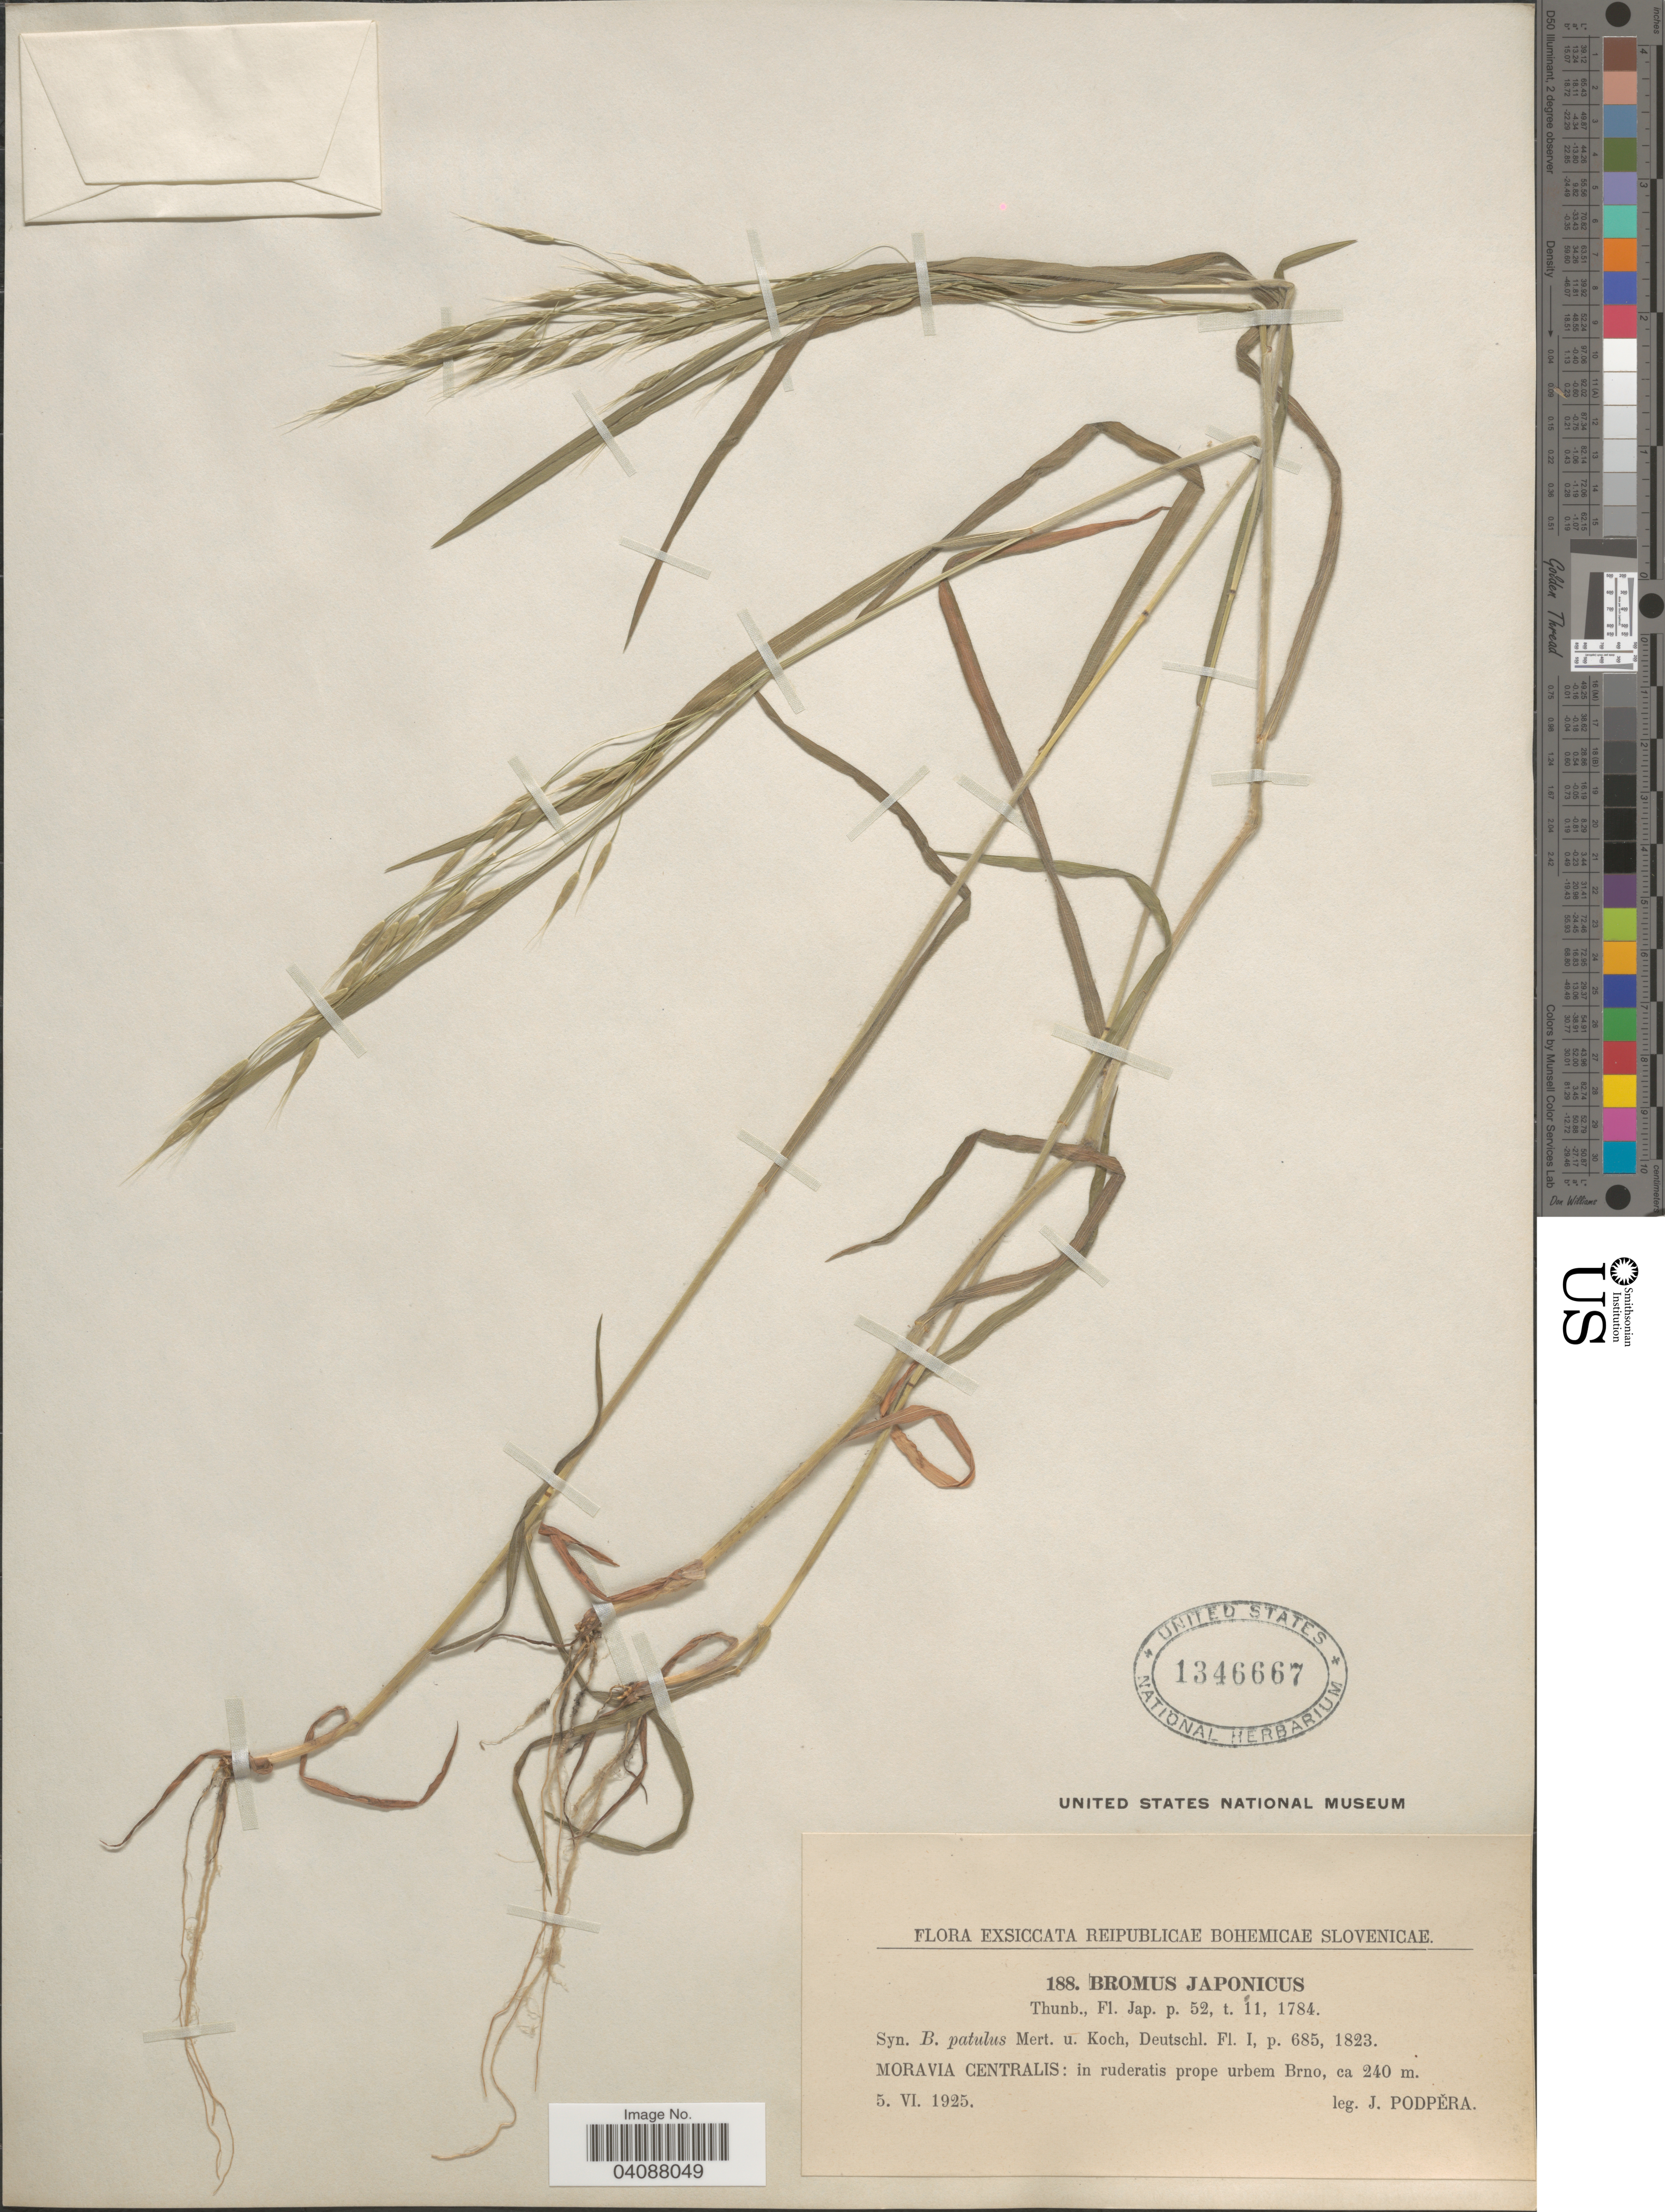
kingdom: Plantae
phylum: Tracheophyta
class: Liliopsida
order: Poales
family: Poaceae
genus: Bromus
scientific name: Bromus japonicus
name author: Houtt.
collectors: J. Podpera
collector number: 188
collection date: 1925-06-05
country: Czechia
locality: Moravia Centralis: in ruderatis prope urbem Brno.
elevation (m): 240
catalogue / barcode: US 1346667